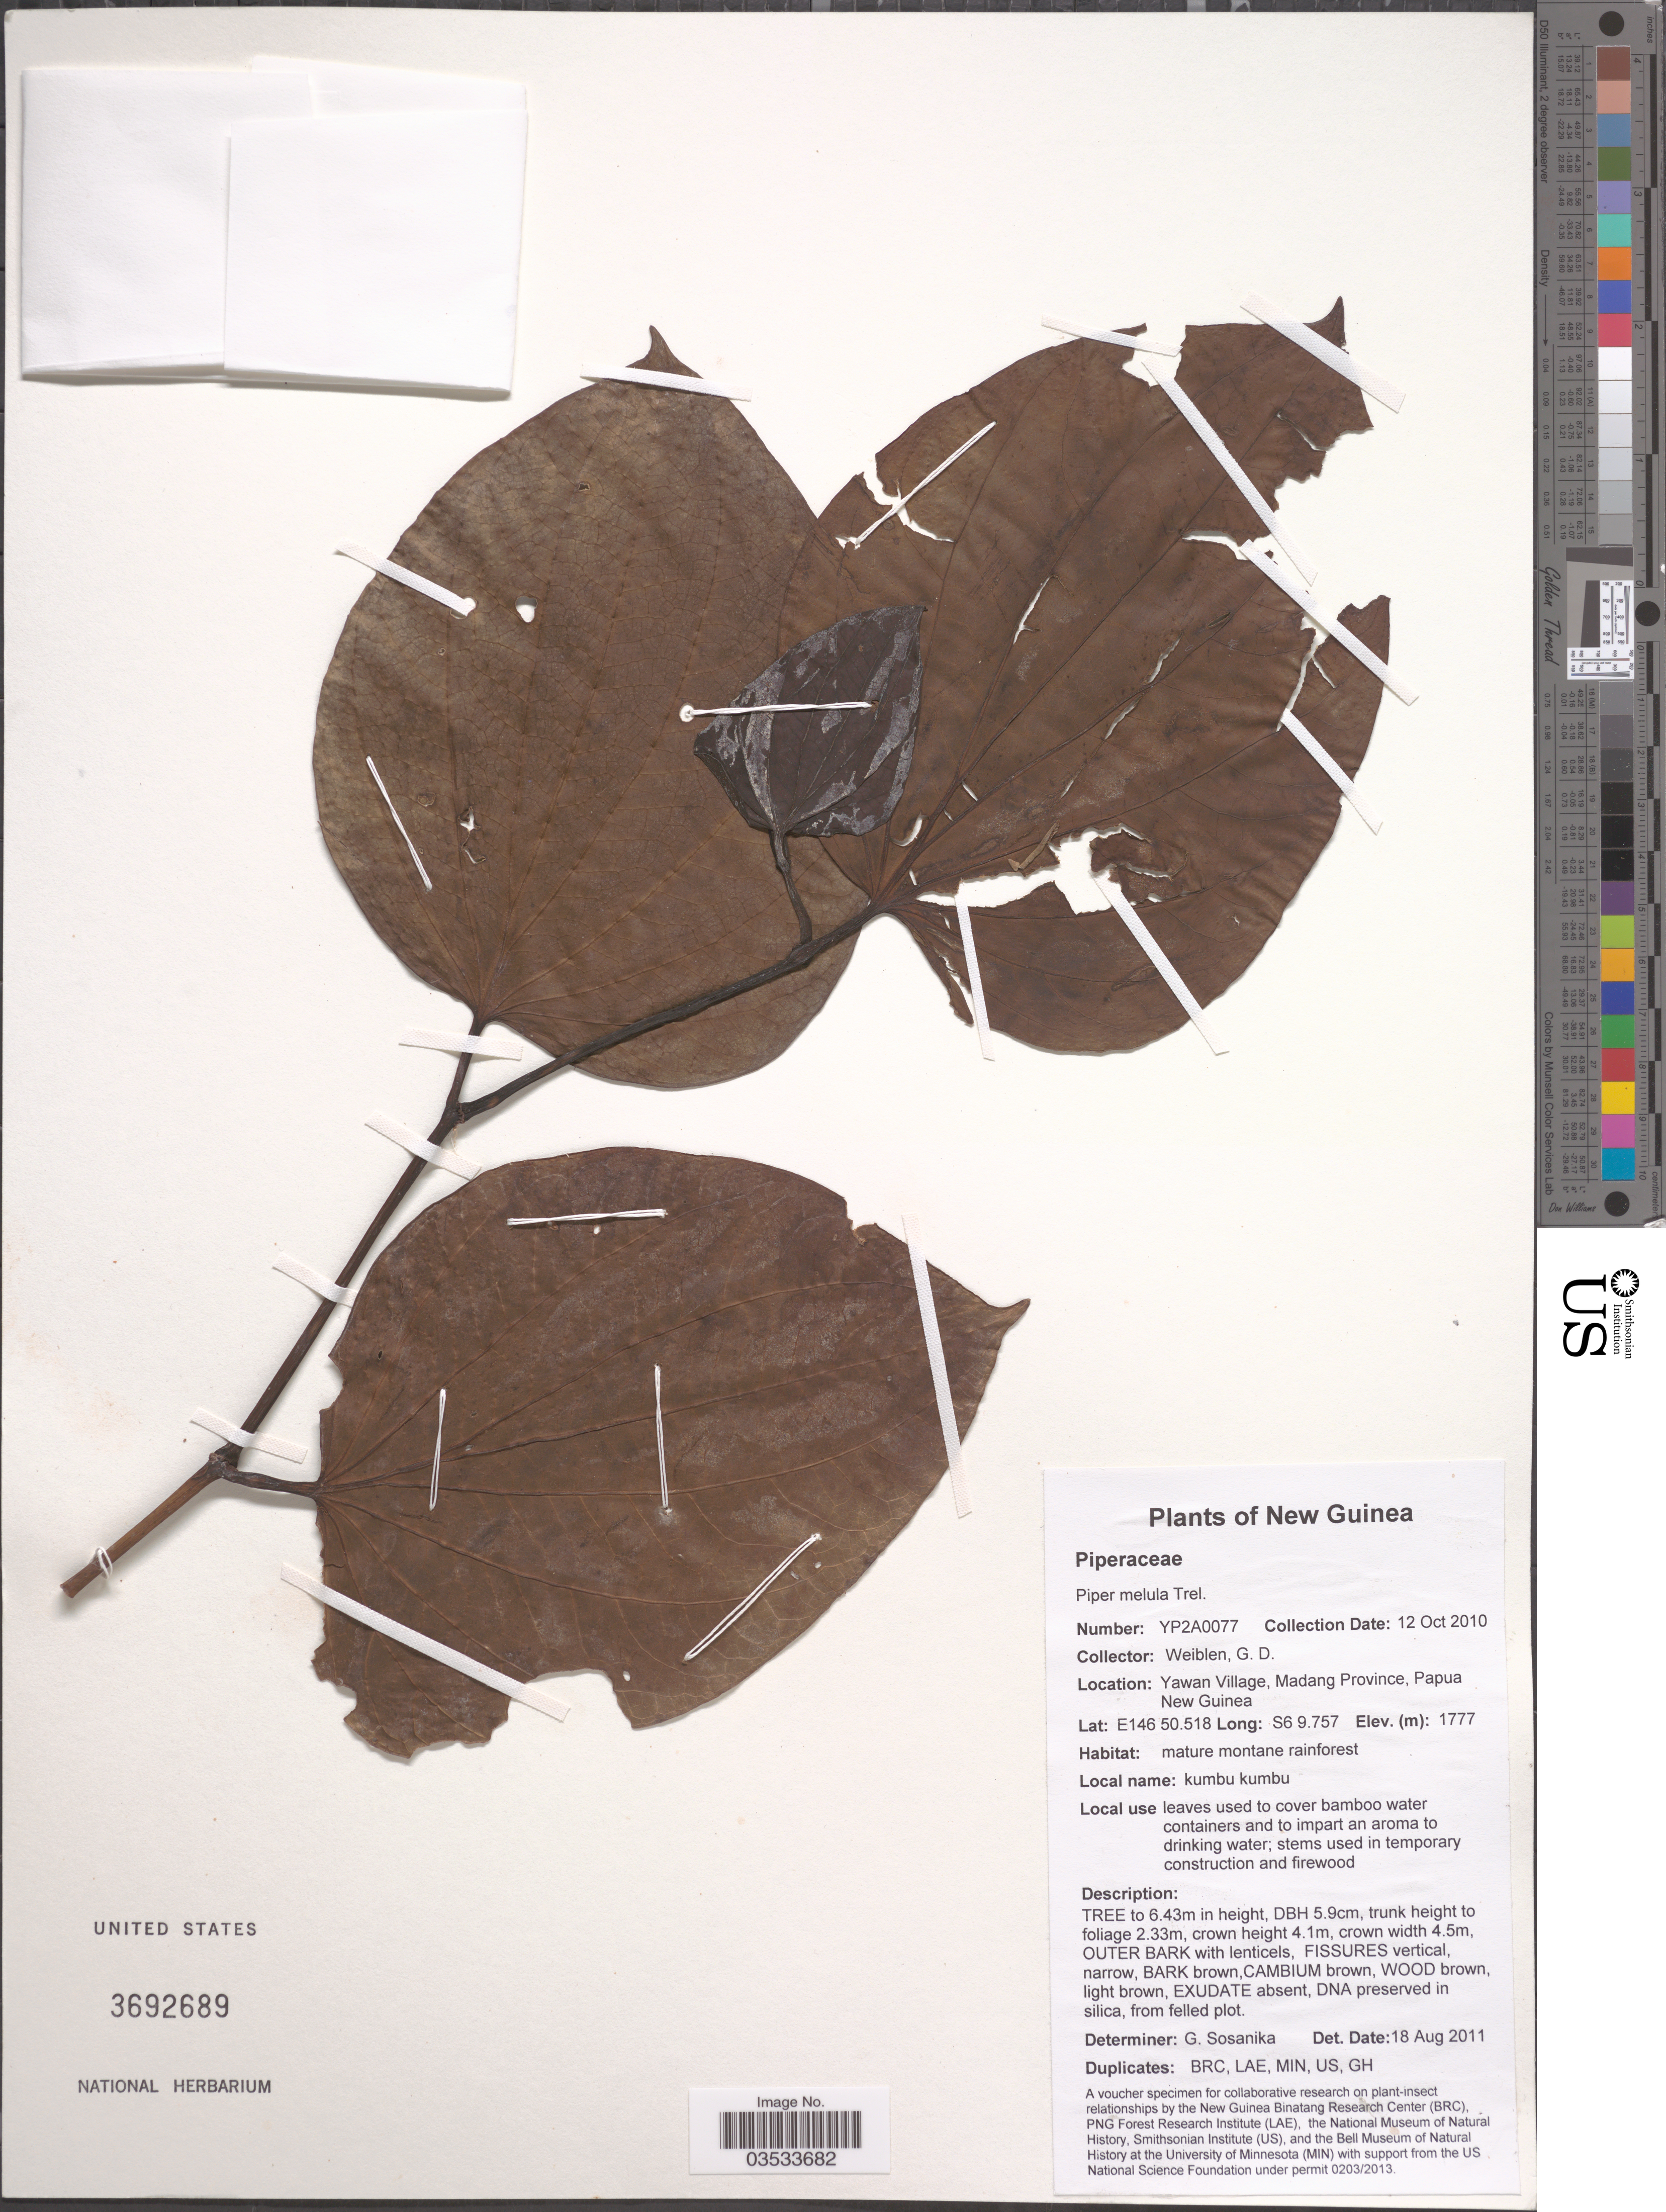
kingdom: Plantae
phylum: Tracheophyta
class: Magnoliopsida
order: Piperales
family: Piperaceae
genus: Piper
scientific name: Piper melula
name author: Trel.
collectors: G. D. Weiblen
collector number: YP2A0077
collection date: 2010-10-12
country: Papua New Guinea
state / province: Madang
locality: New Guinea. Yawan Village.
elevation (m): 1777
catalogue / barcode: US 3692689